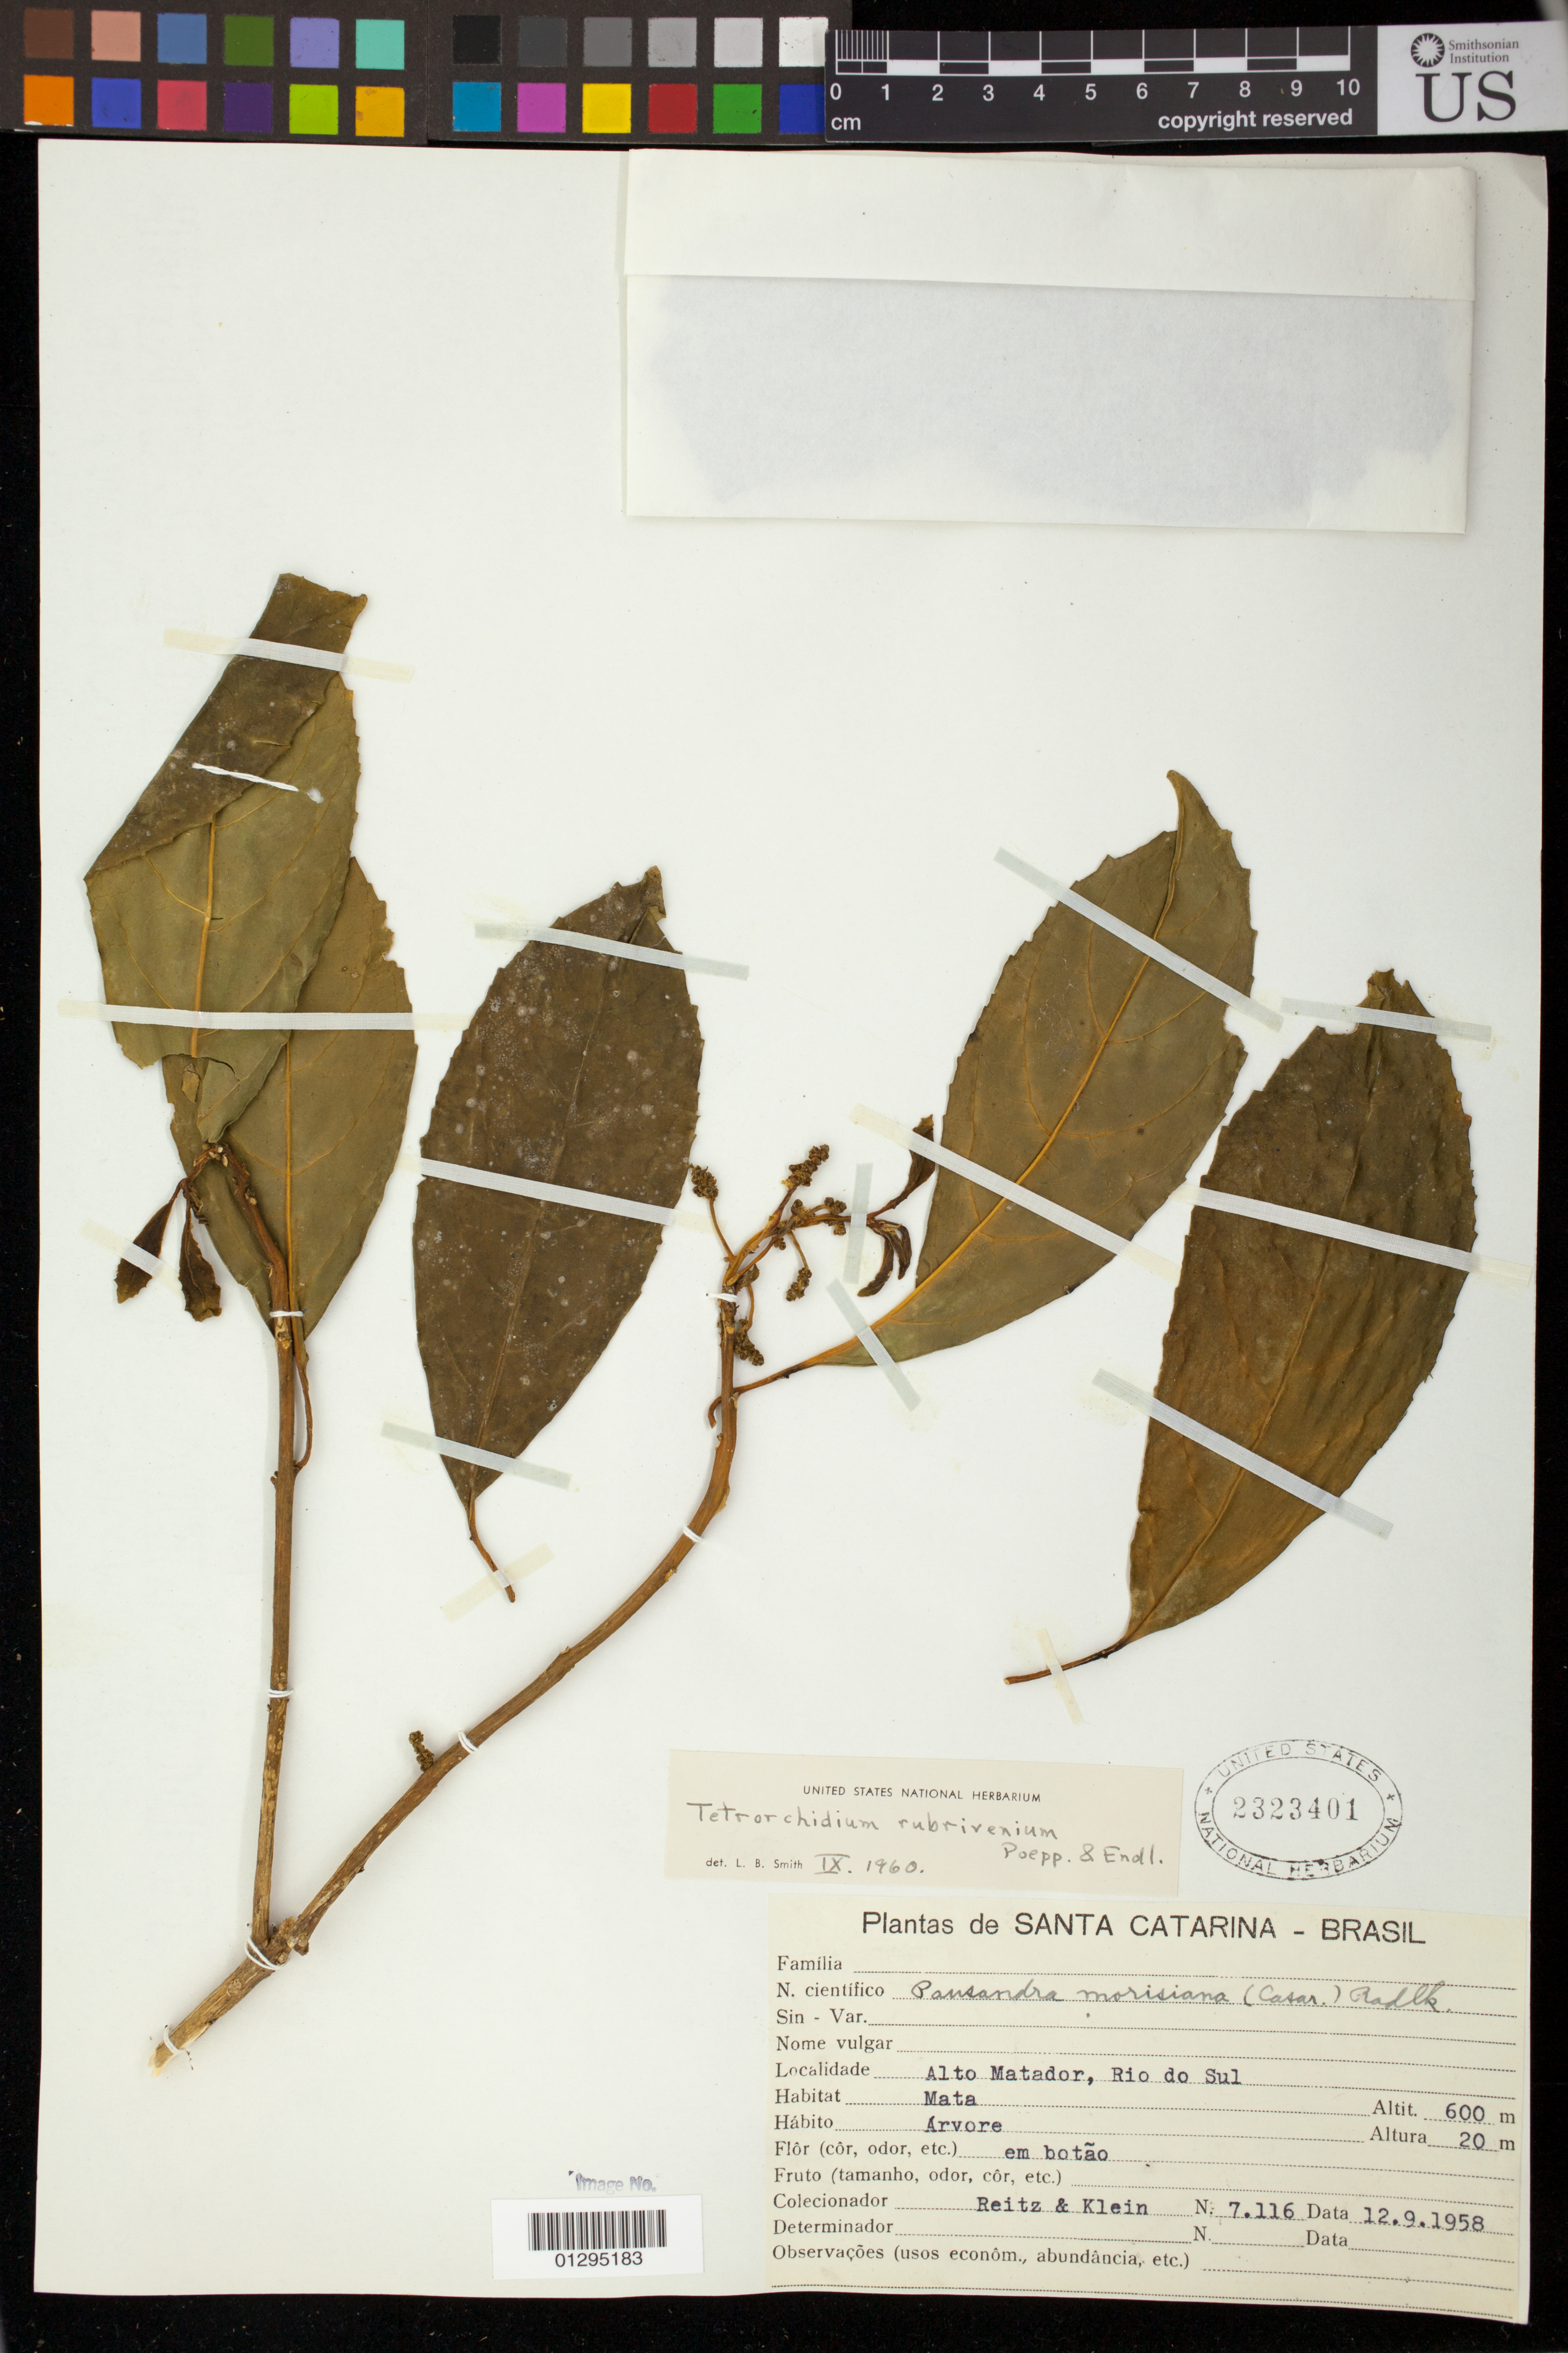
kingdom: Plantae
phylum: Tracheophyta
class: Magnoliopsida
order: Malpighiales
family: Euphorbiaceae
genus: Tetrorchidium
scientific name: Tetrorchidium rubrivenium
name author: Poepp.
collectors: -- Reitz & Klein, --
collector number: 7116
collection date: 1958-09-12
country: Brazil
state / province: Santa Catarina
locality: Alto Matador, Rio do Sul.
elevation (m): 600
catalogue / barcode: US 2323401